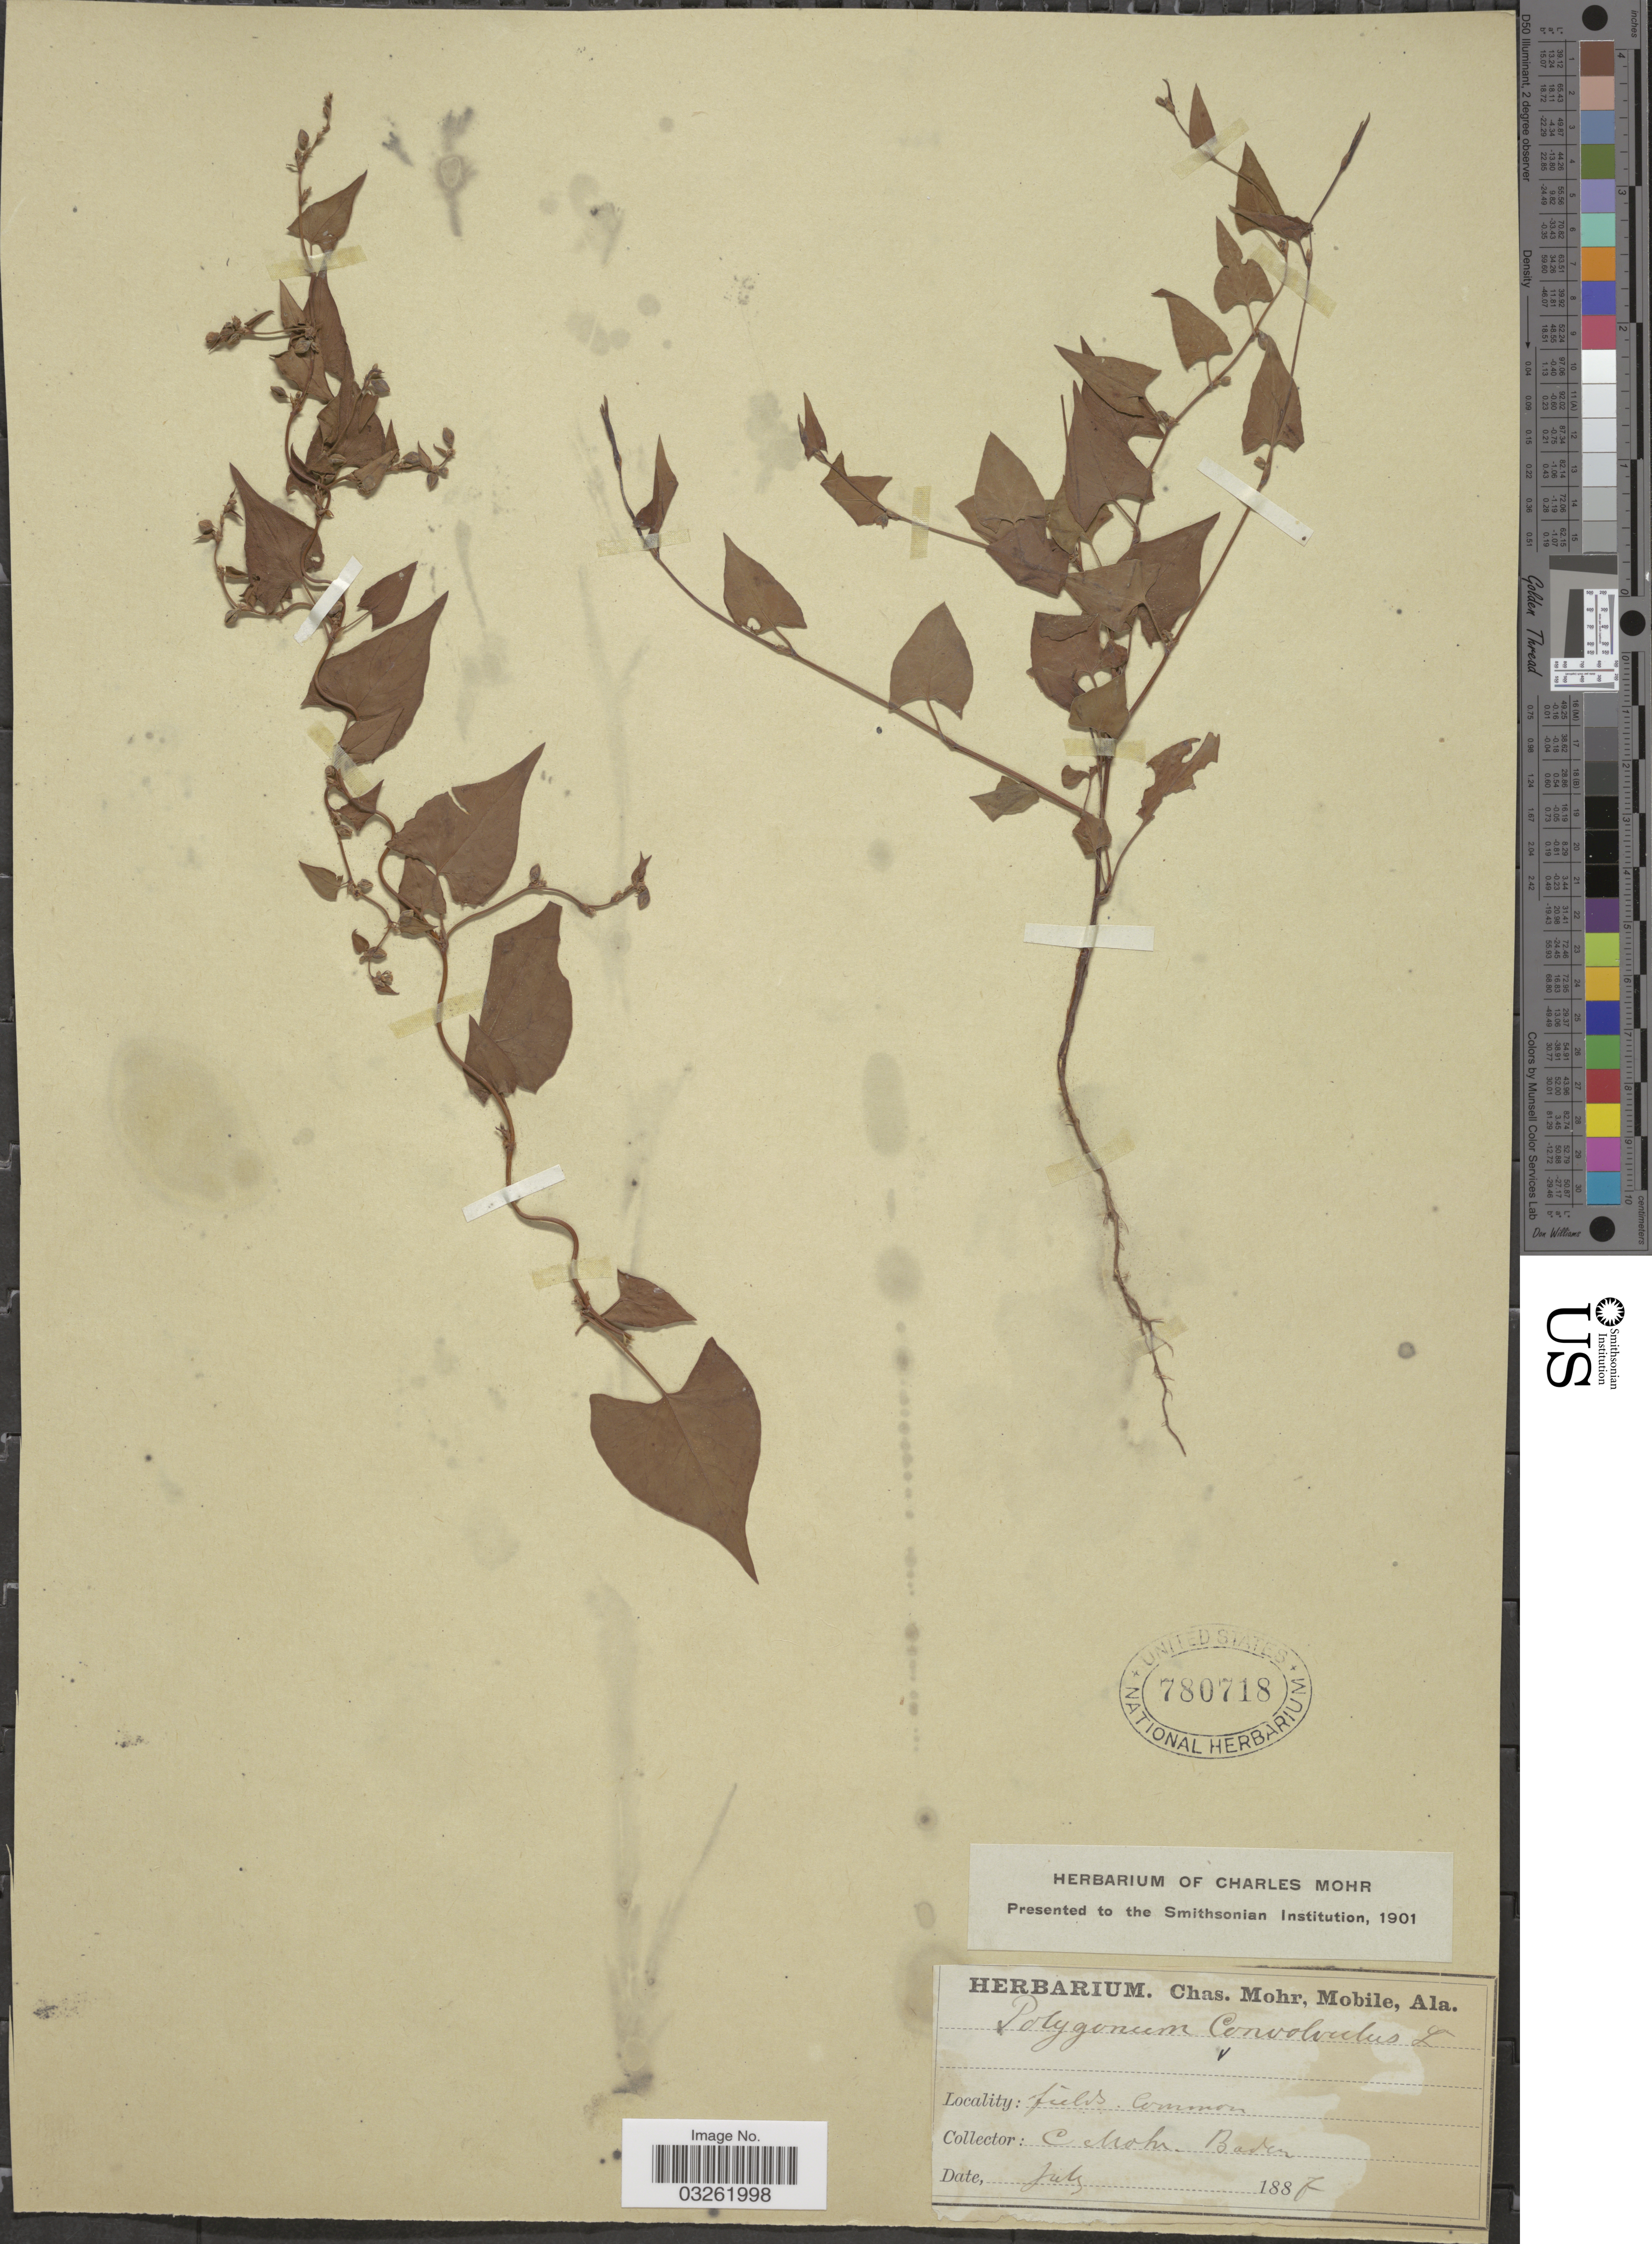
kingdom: Plantae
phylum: Tracheophyta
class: Magnoliopsida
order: Caryophyllales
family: Polygonaceae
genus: Fallopia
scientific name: Fallopia convolvulus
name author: (L.) Á. Löve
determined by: Strong, M. T., (US), Smithsonian Institution - National Museum of Natural History (UNITED STATES)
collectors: Mohr, C. T. (herbarium)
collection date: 1887-07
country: United States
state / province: Alabama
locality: Baden.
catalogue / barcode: US 780718